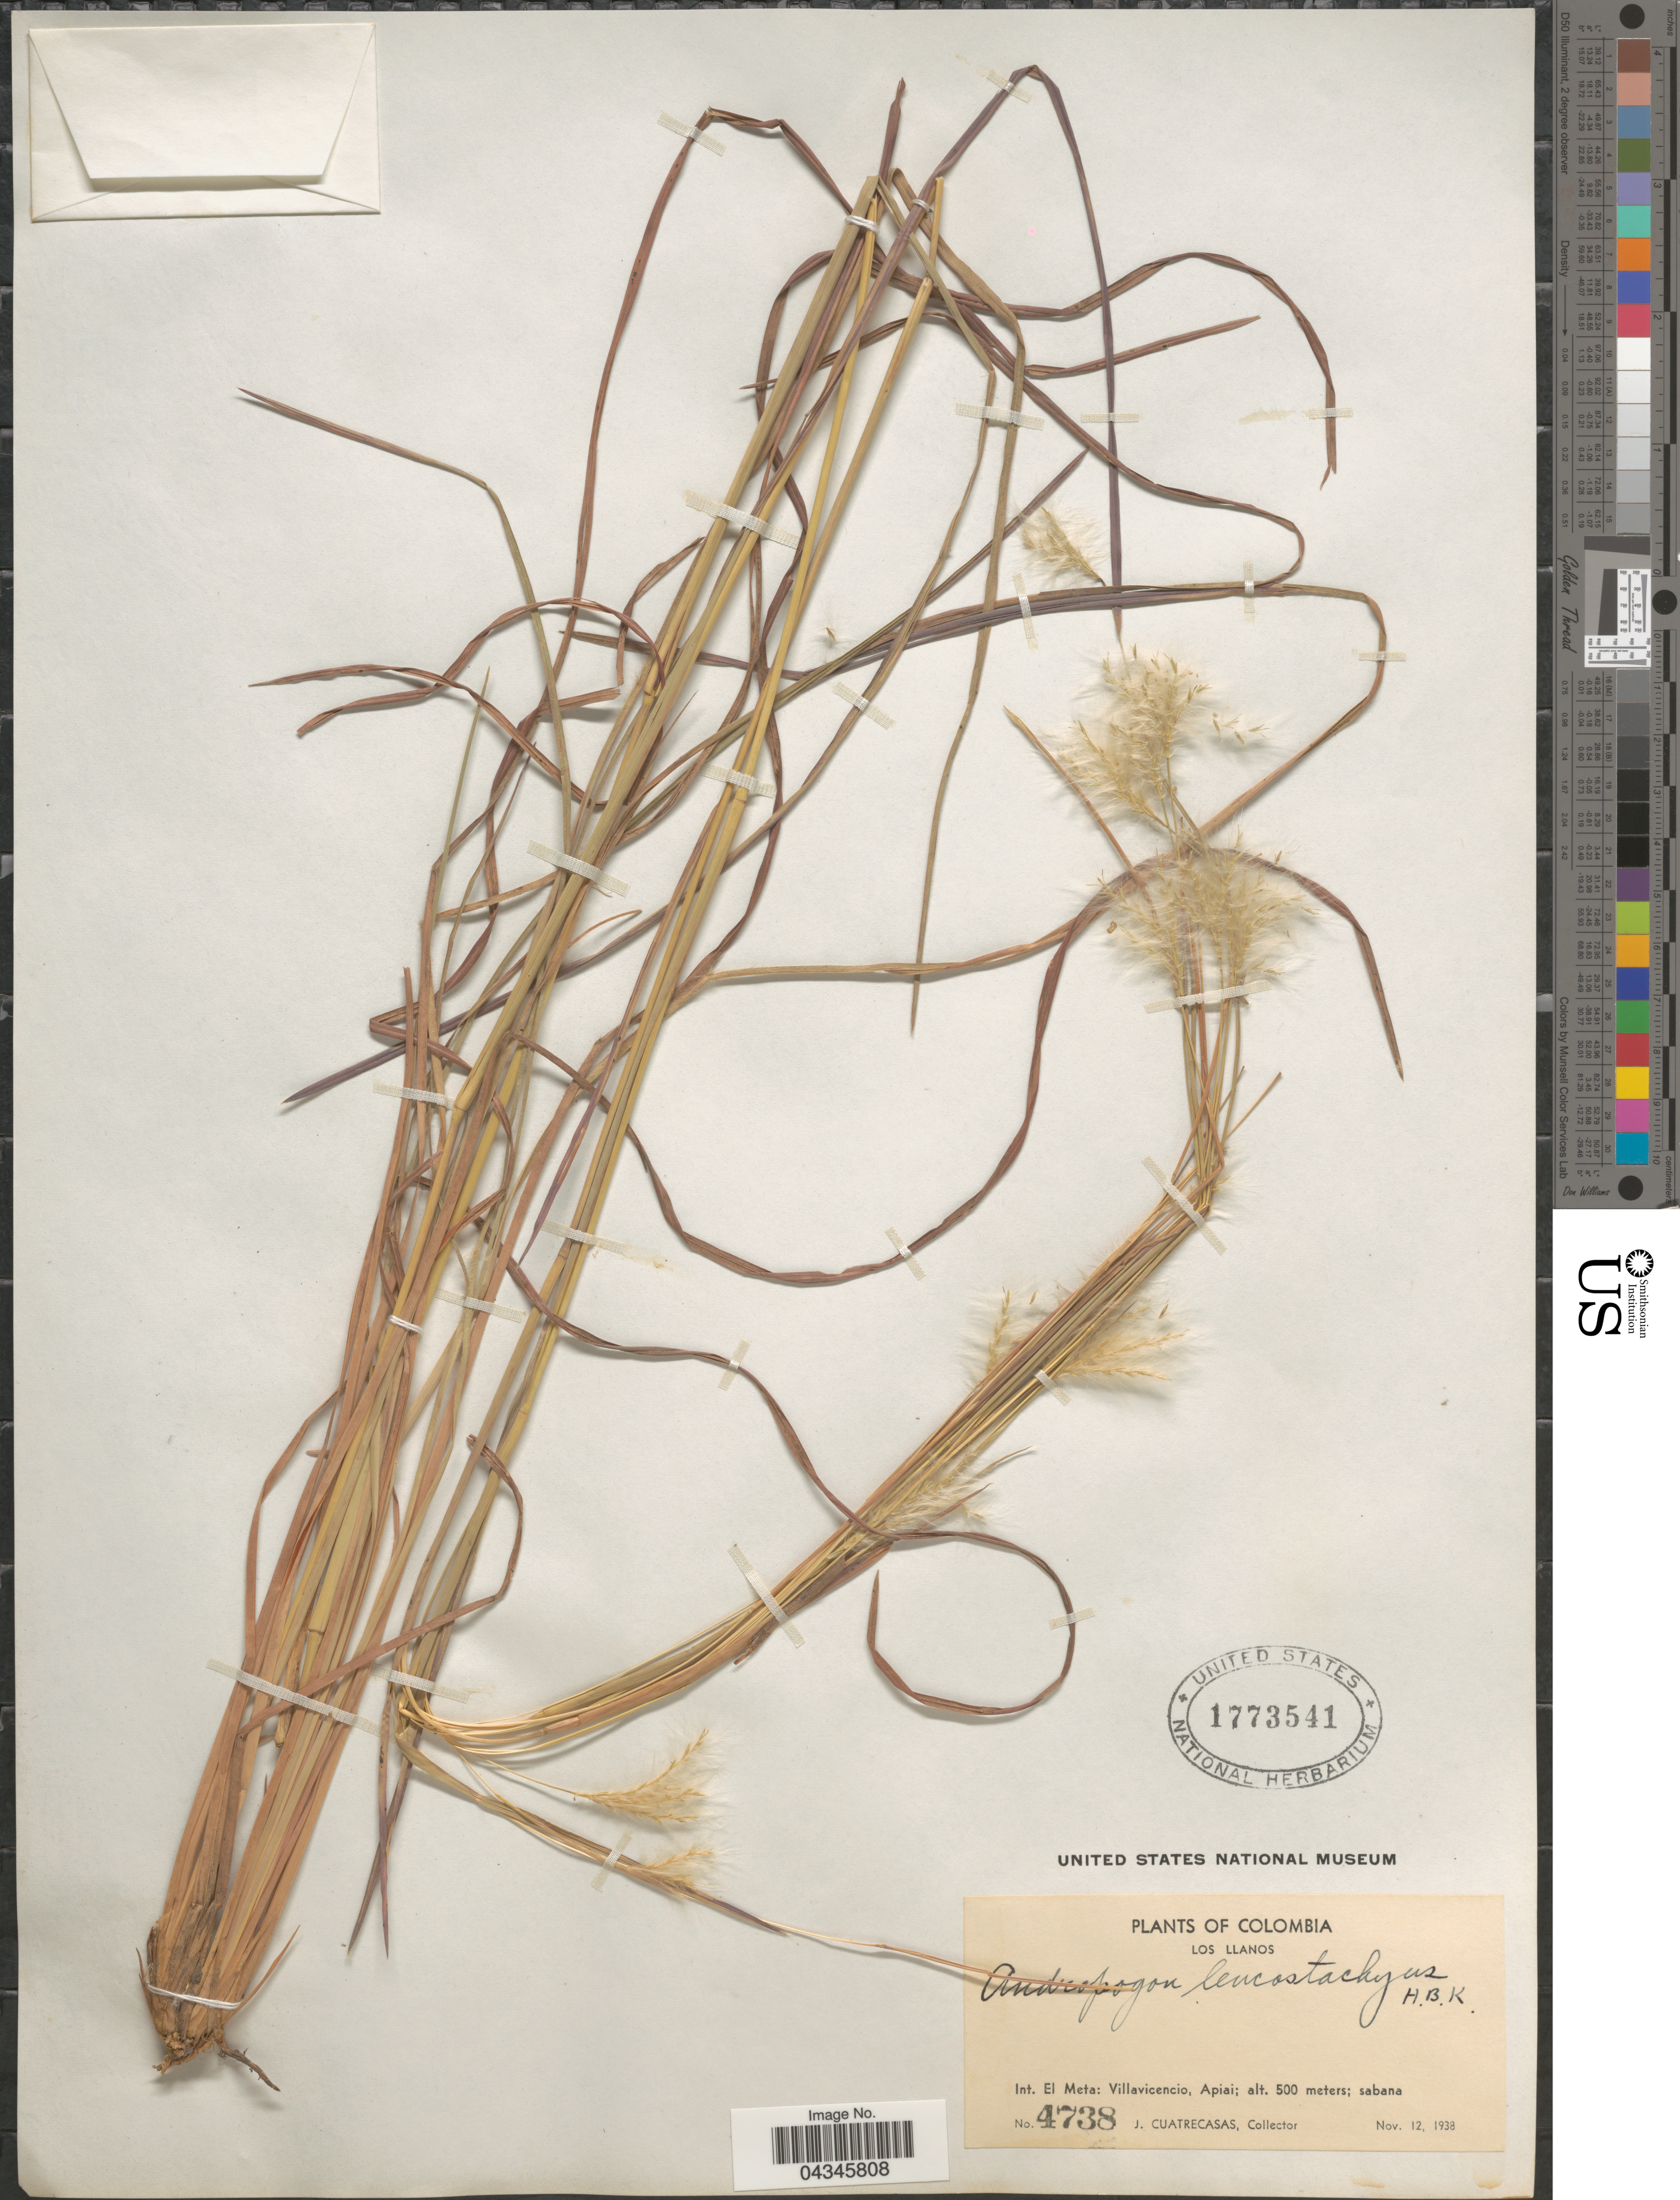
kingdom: Plantae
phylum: Tracheophyta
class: Liliopsida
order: Poales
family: Poaceae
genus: Andropogon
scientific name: Andropogon leucostachyus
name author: Kunth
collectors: J. Cuatrecasas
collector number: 4738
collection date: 1938-11-12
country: Colombia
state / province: Meta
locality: Los Llanos, Int. El Meta: Villavicencio, Apiai; sabana.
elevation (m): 500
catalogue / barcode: US 1773541